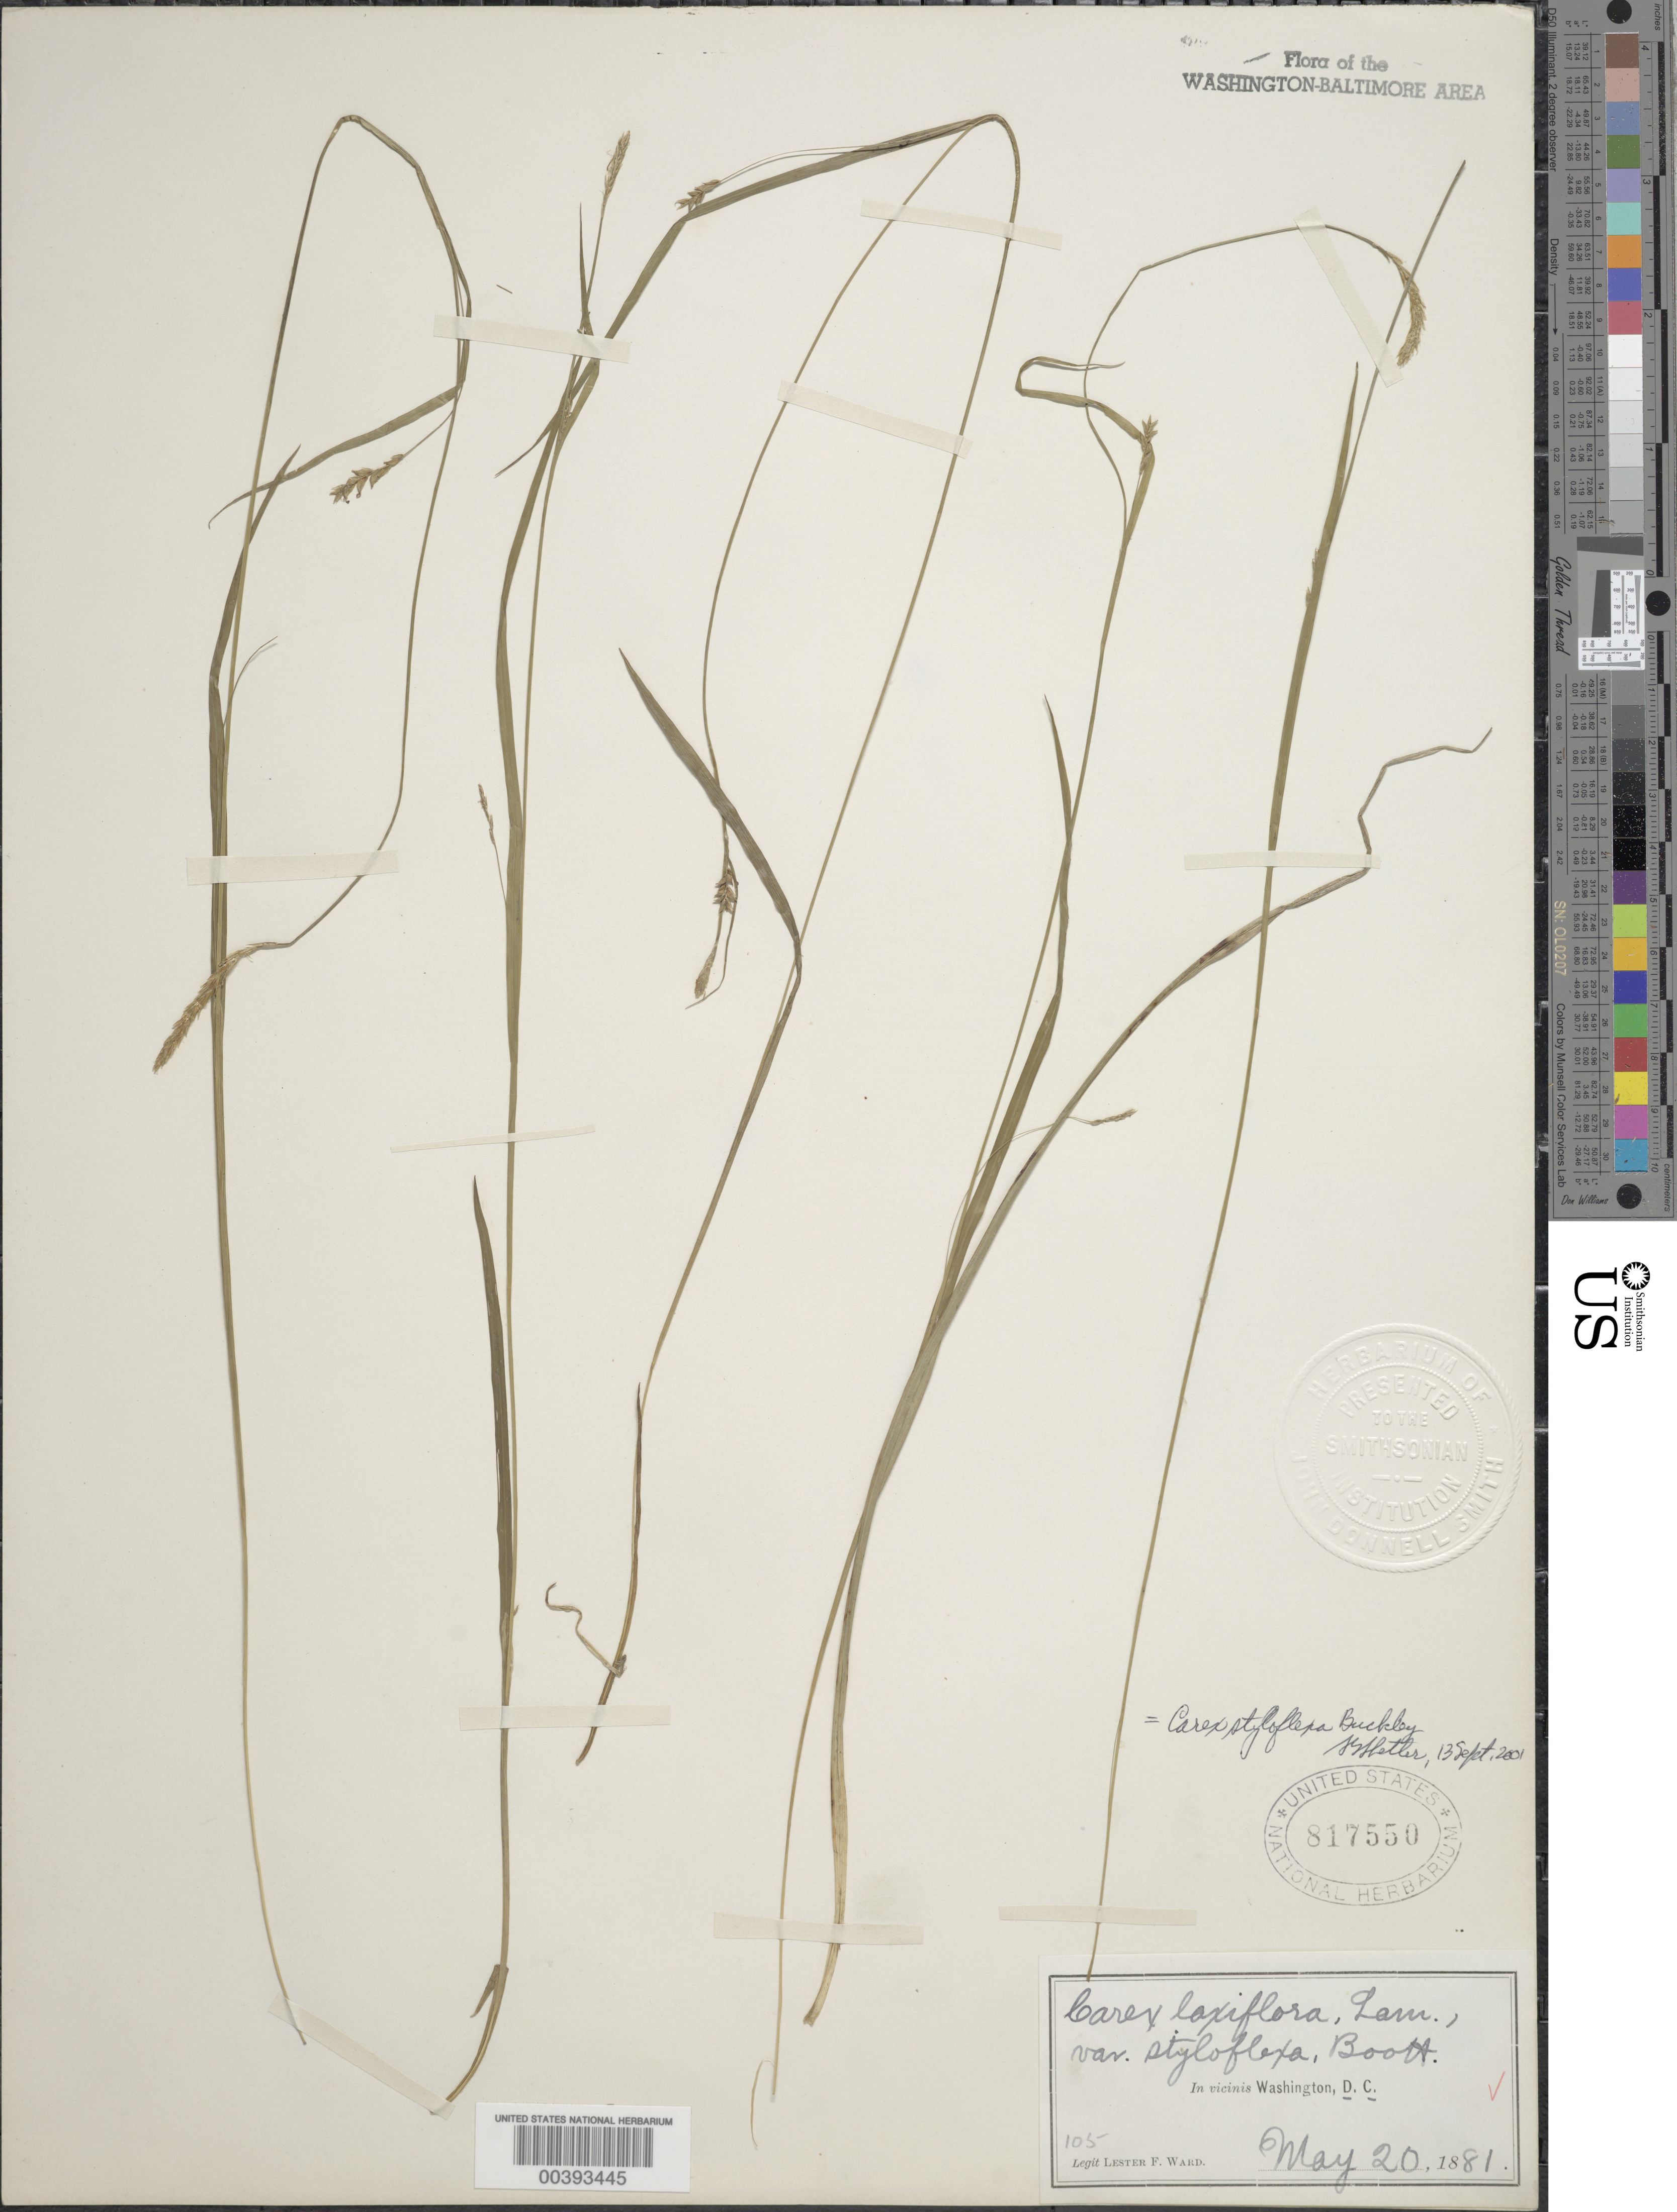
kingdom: Plantae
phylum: Tracheophyta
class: Liliopsida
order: Poales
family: Cyperaceae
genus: Carex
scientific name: Carex styloflexa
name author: Buckley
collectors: L. F. Ward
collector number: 105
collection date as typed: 20 May 1881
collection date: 1881-05-20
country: United States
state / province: District of Columbia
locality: Vicinity of Washington, DC.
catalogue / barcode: US 817550